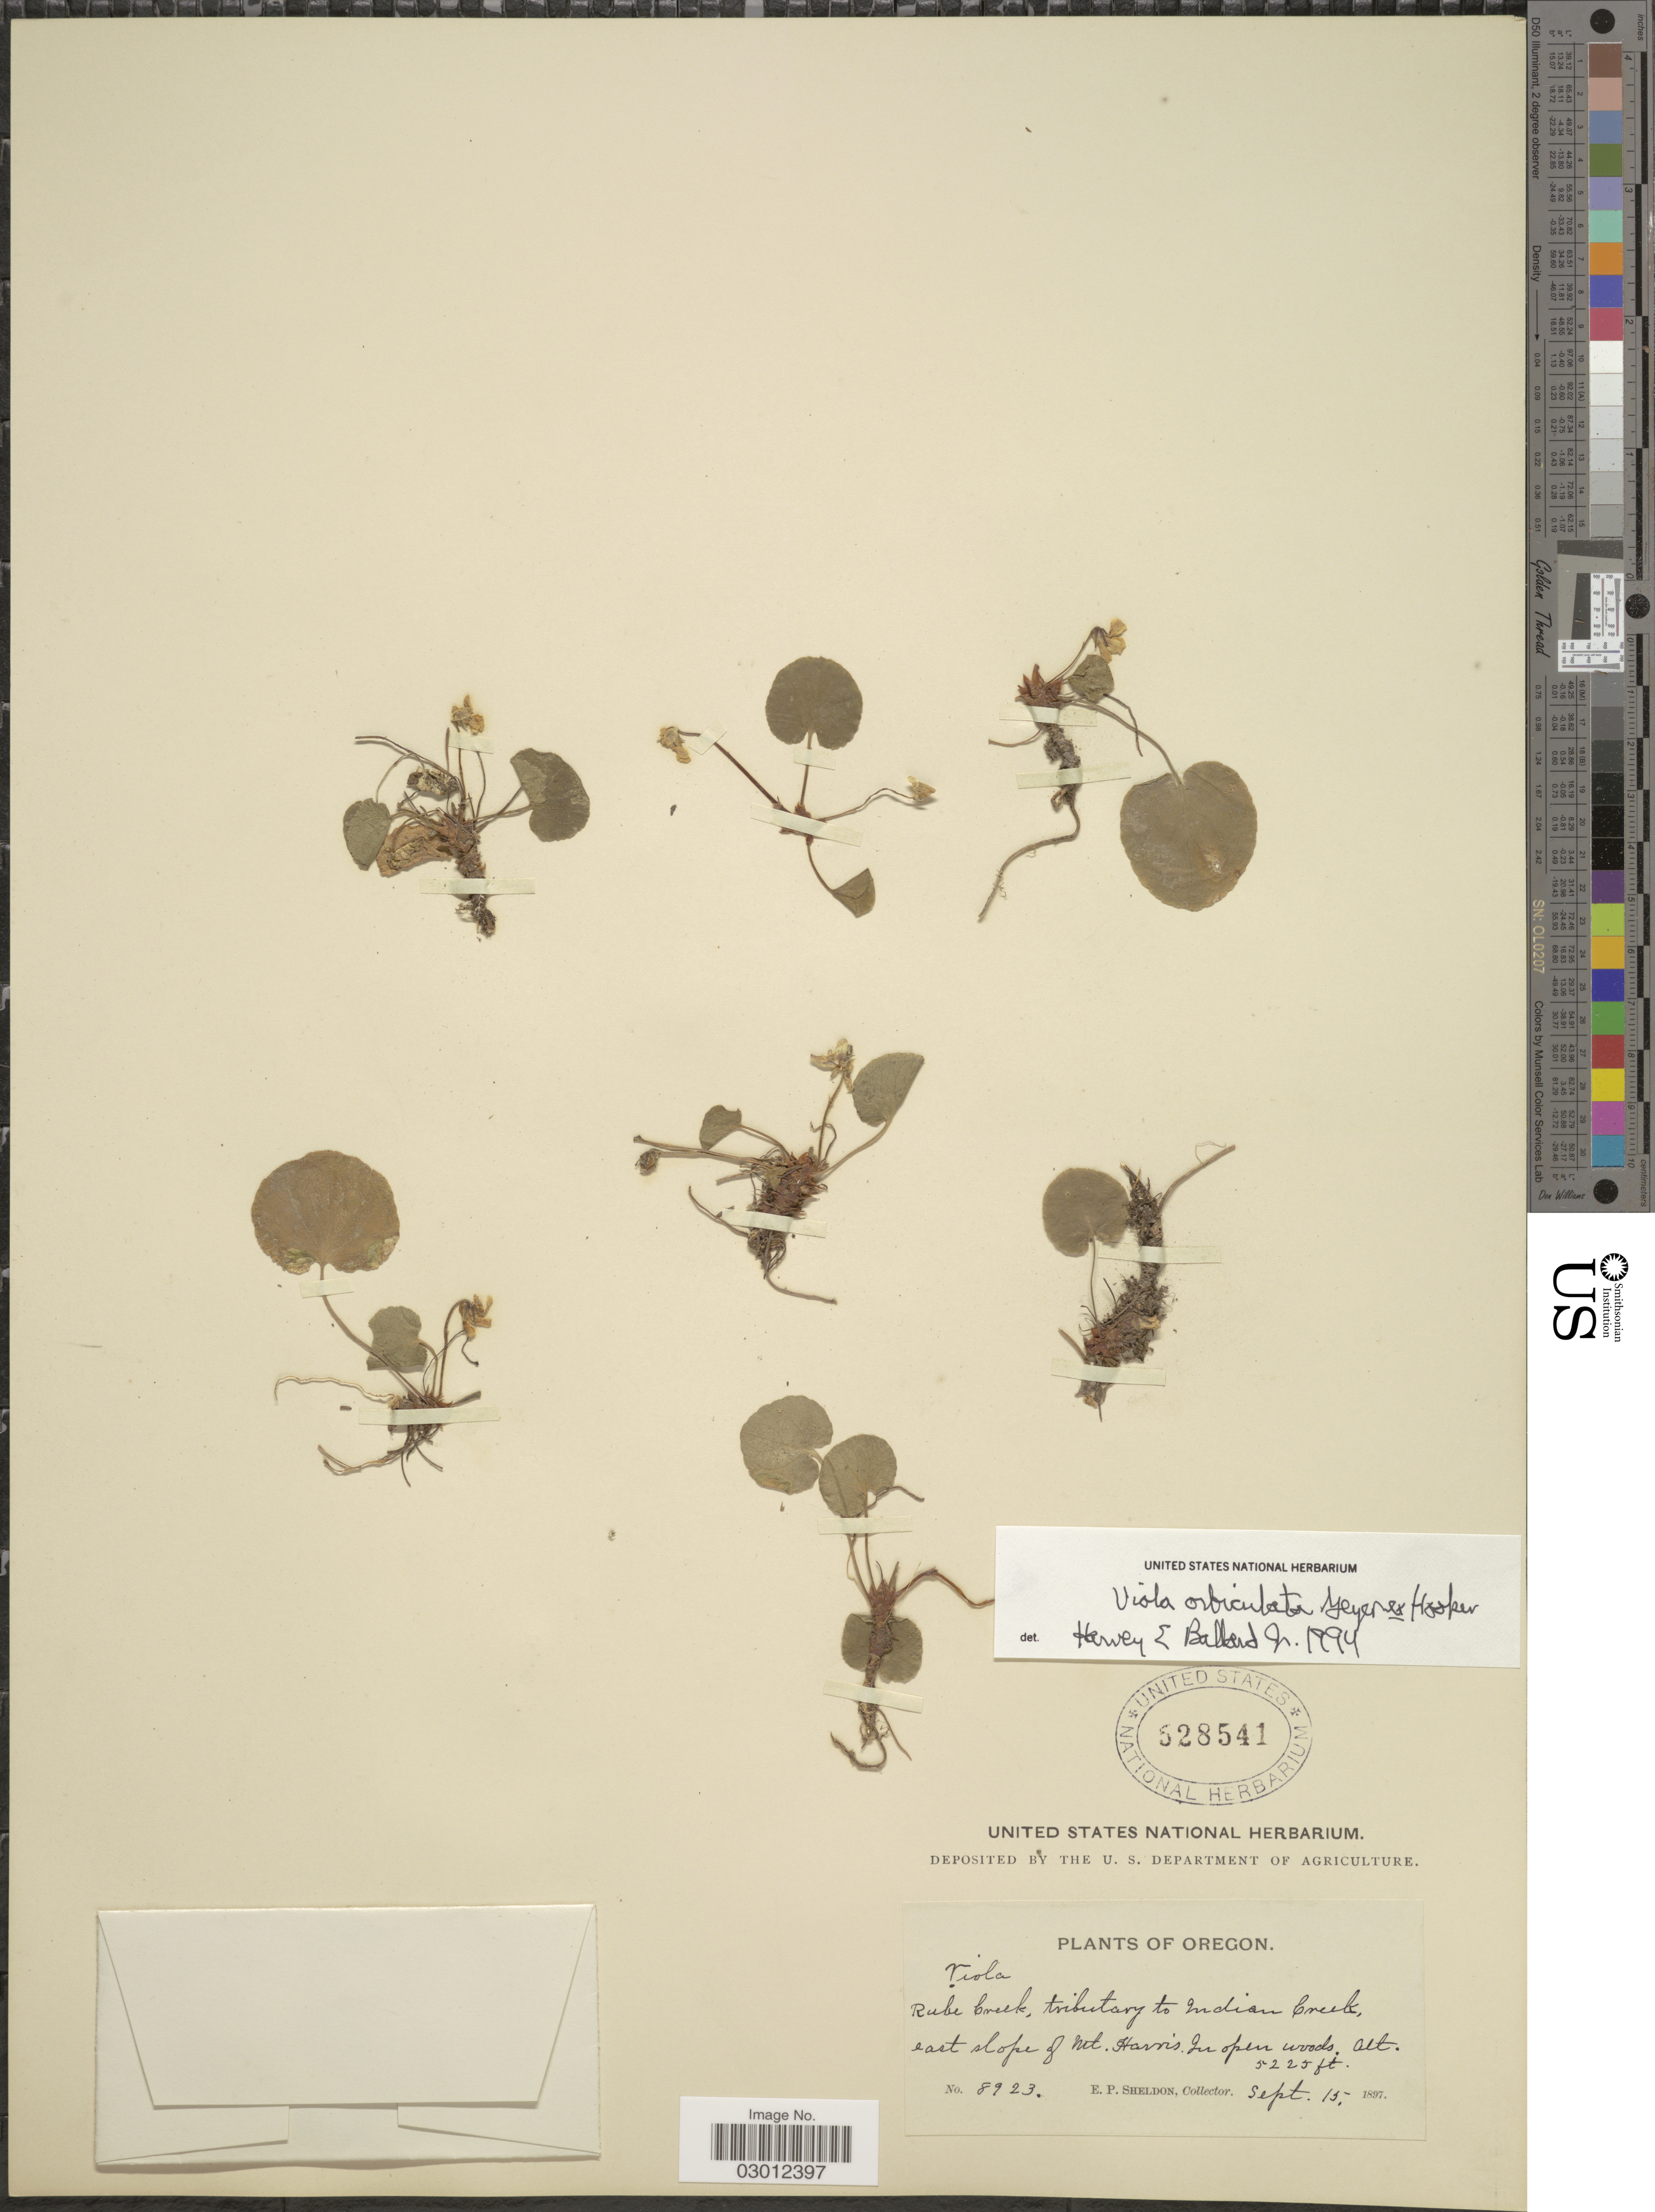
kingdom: Plantae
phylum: Tracheophyta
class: Magnoliopsida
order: Malpighiales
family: Violaceae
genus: Viola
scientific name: Viola orbiculata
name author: Geyer ex Hook.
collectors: E. P. Sheldon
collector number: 8923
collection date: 1897-09-15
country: United States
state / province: Oregon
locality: Rube Creek, tributary to Indian Creek, east slope of Mt. Harris.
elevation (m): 1593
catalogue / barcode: US 528541